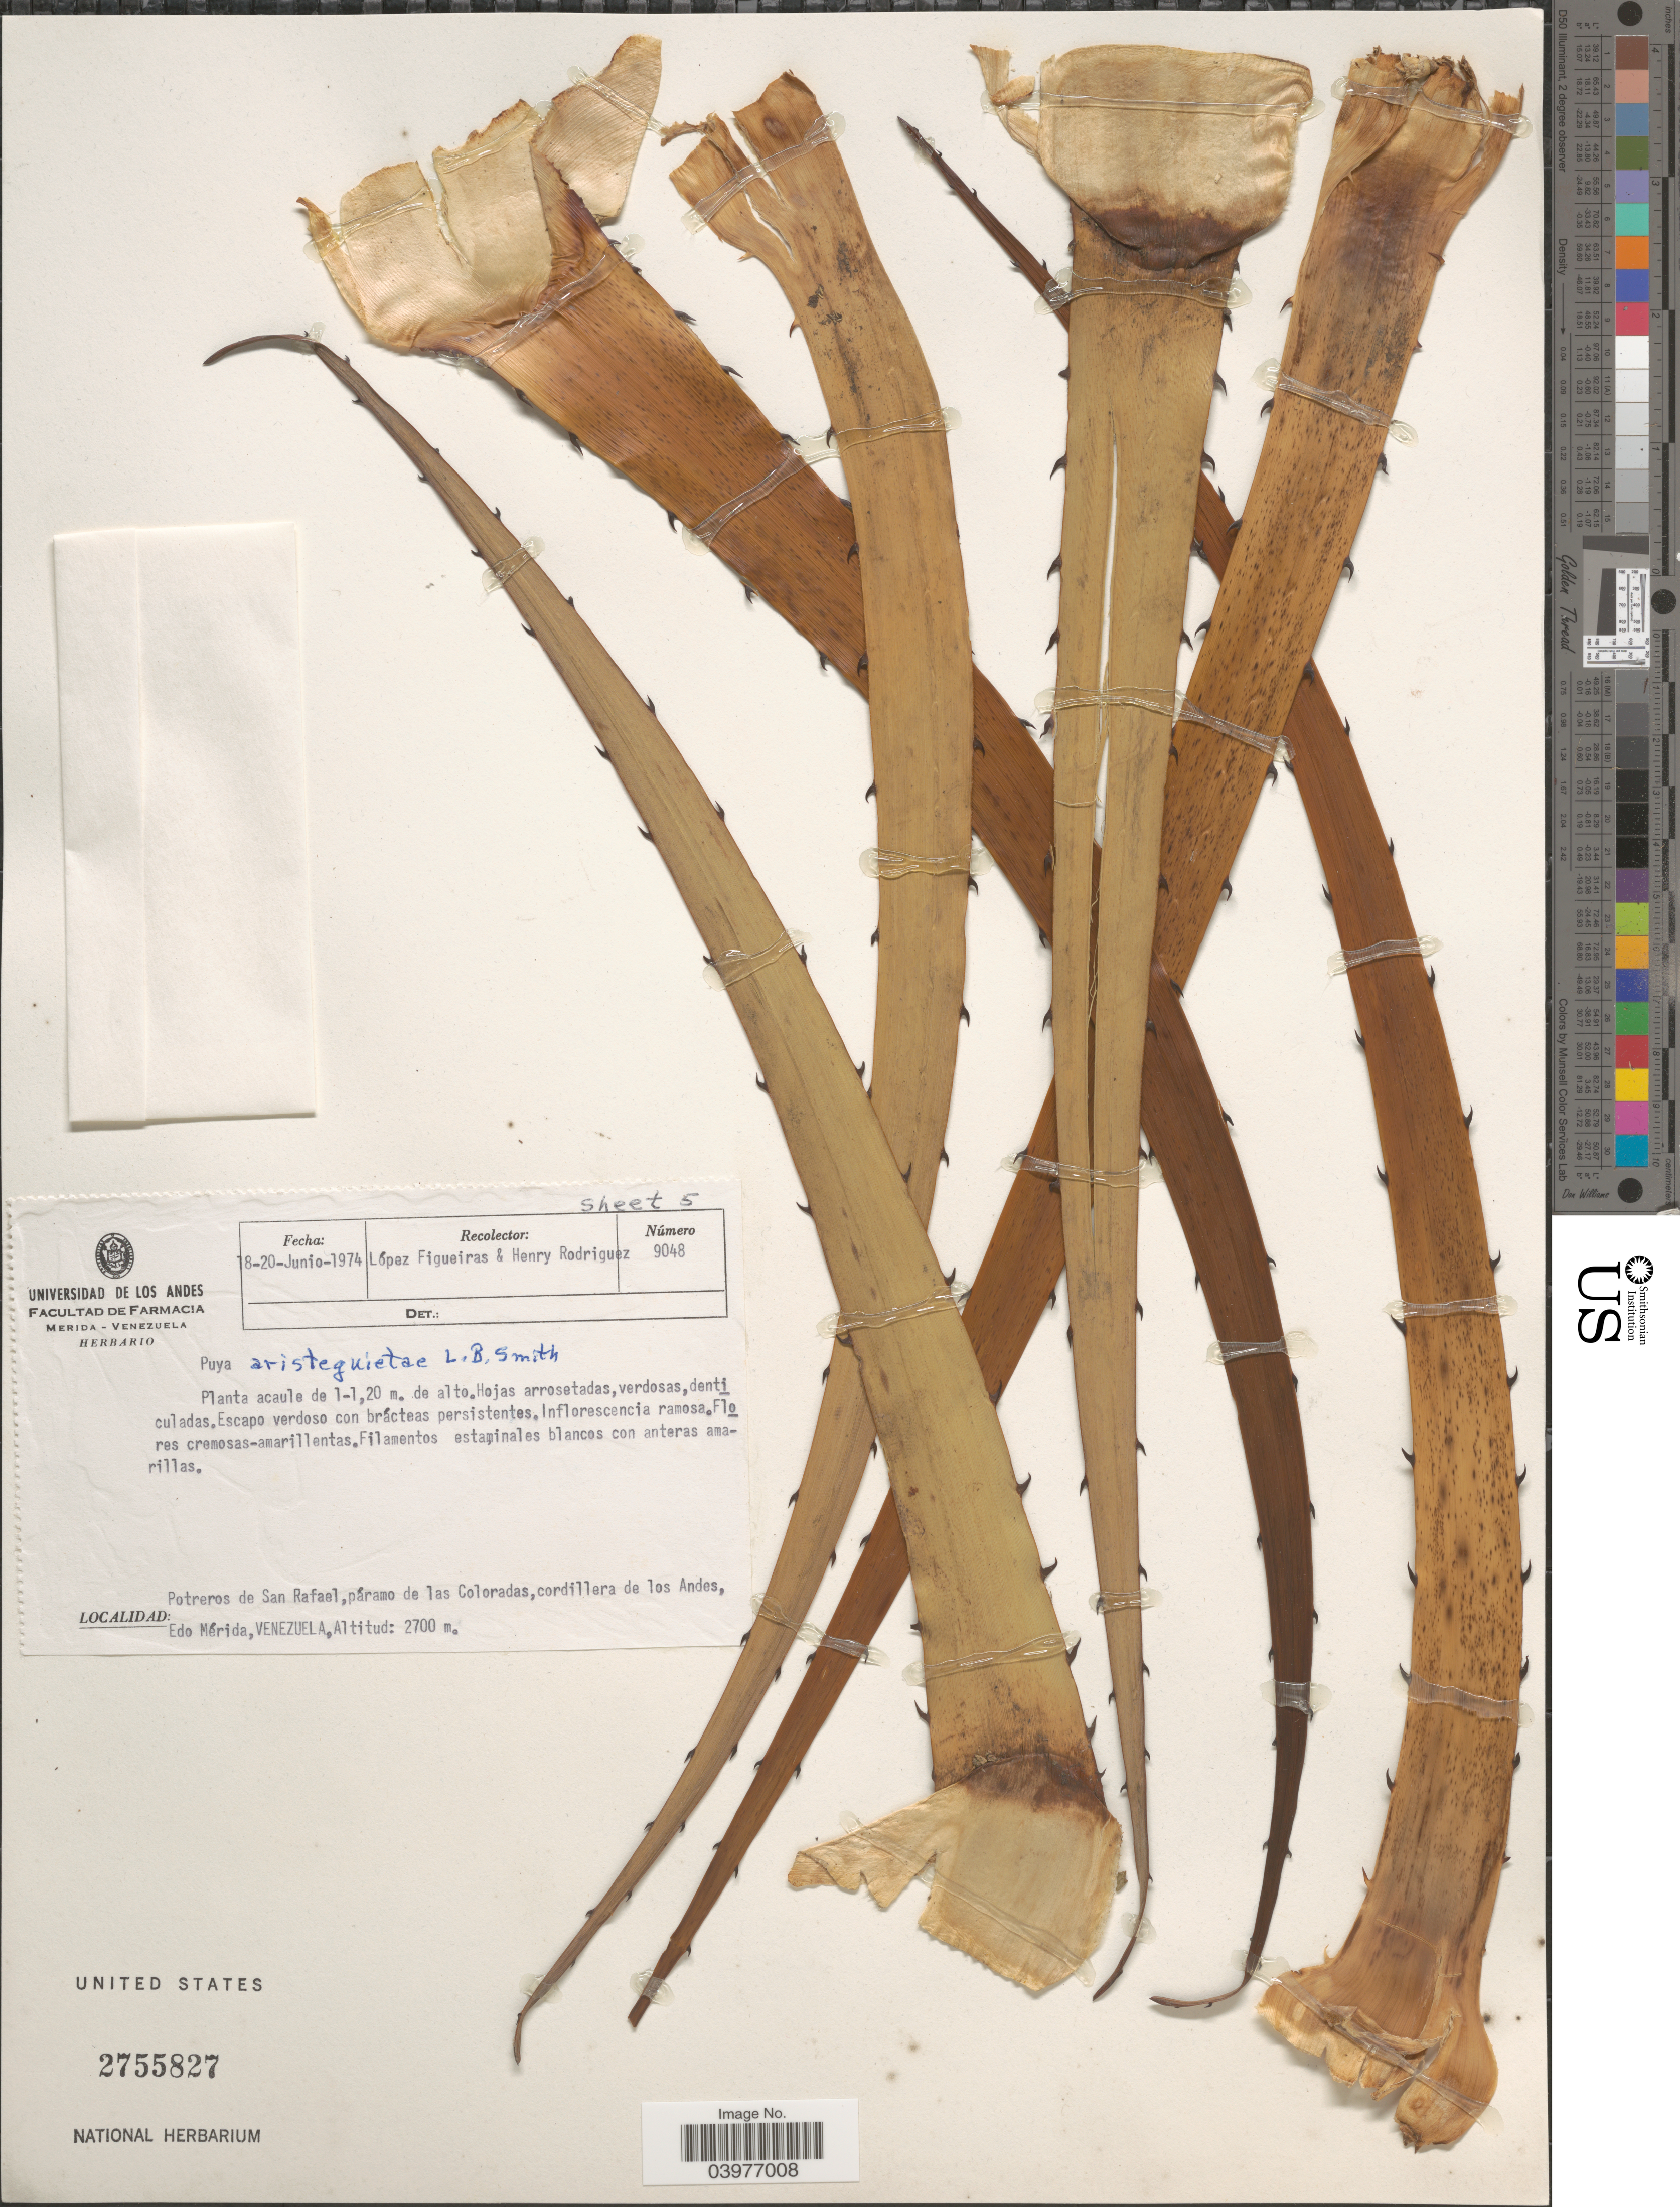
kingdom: Plantae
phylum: Tracheophyta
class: Liliopsida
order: Poales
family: Bromeliaceae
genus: Puya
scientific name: Puya aristeguietae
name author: L.B. Sm.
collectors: M. López Figueiras & H. Rodriguez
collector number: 9048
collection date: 1974-06-18/1974-06-20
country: Venezuela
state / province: Merida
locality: Potreros de San Rafael, páramo de las Coloradas, cordillera de los Andes.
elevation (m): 2700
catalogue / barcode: US 2755827